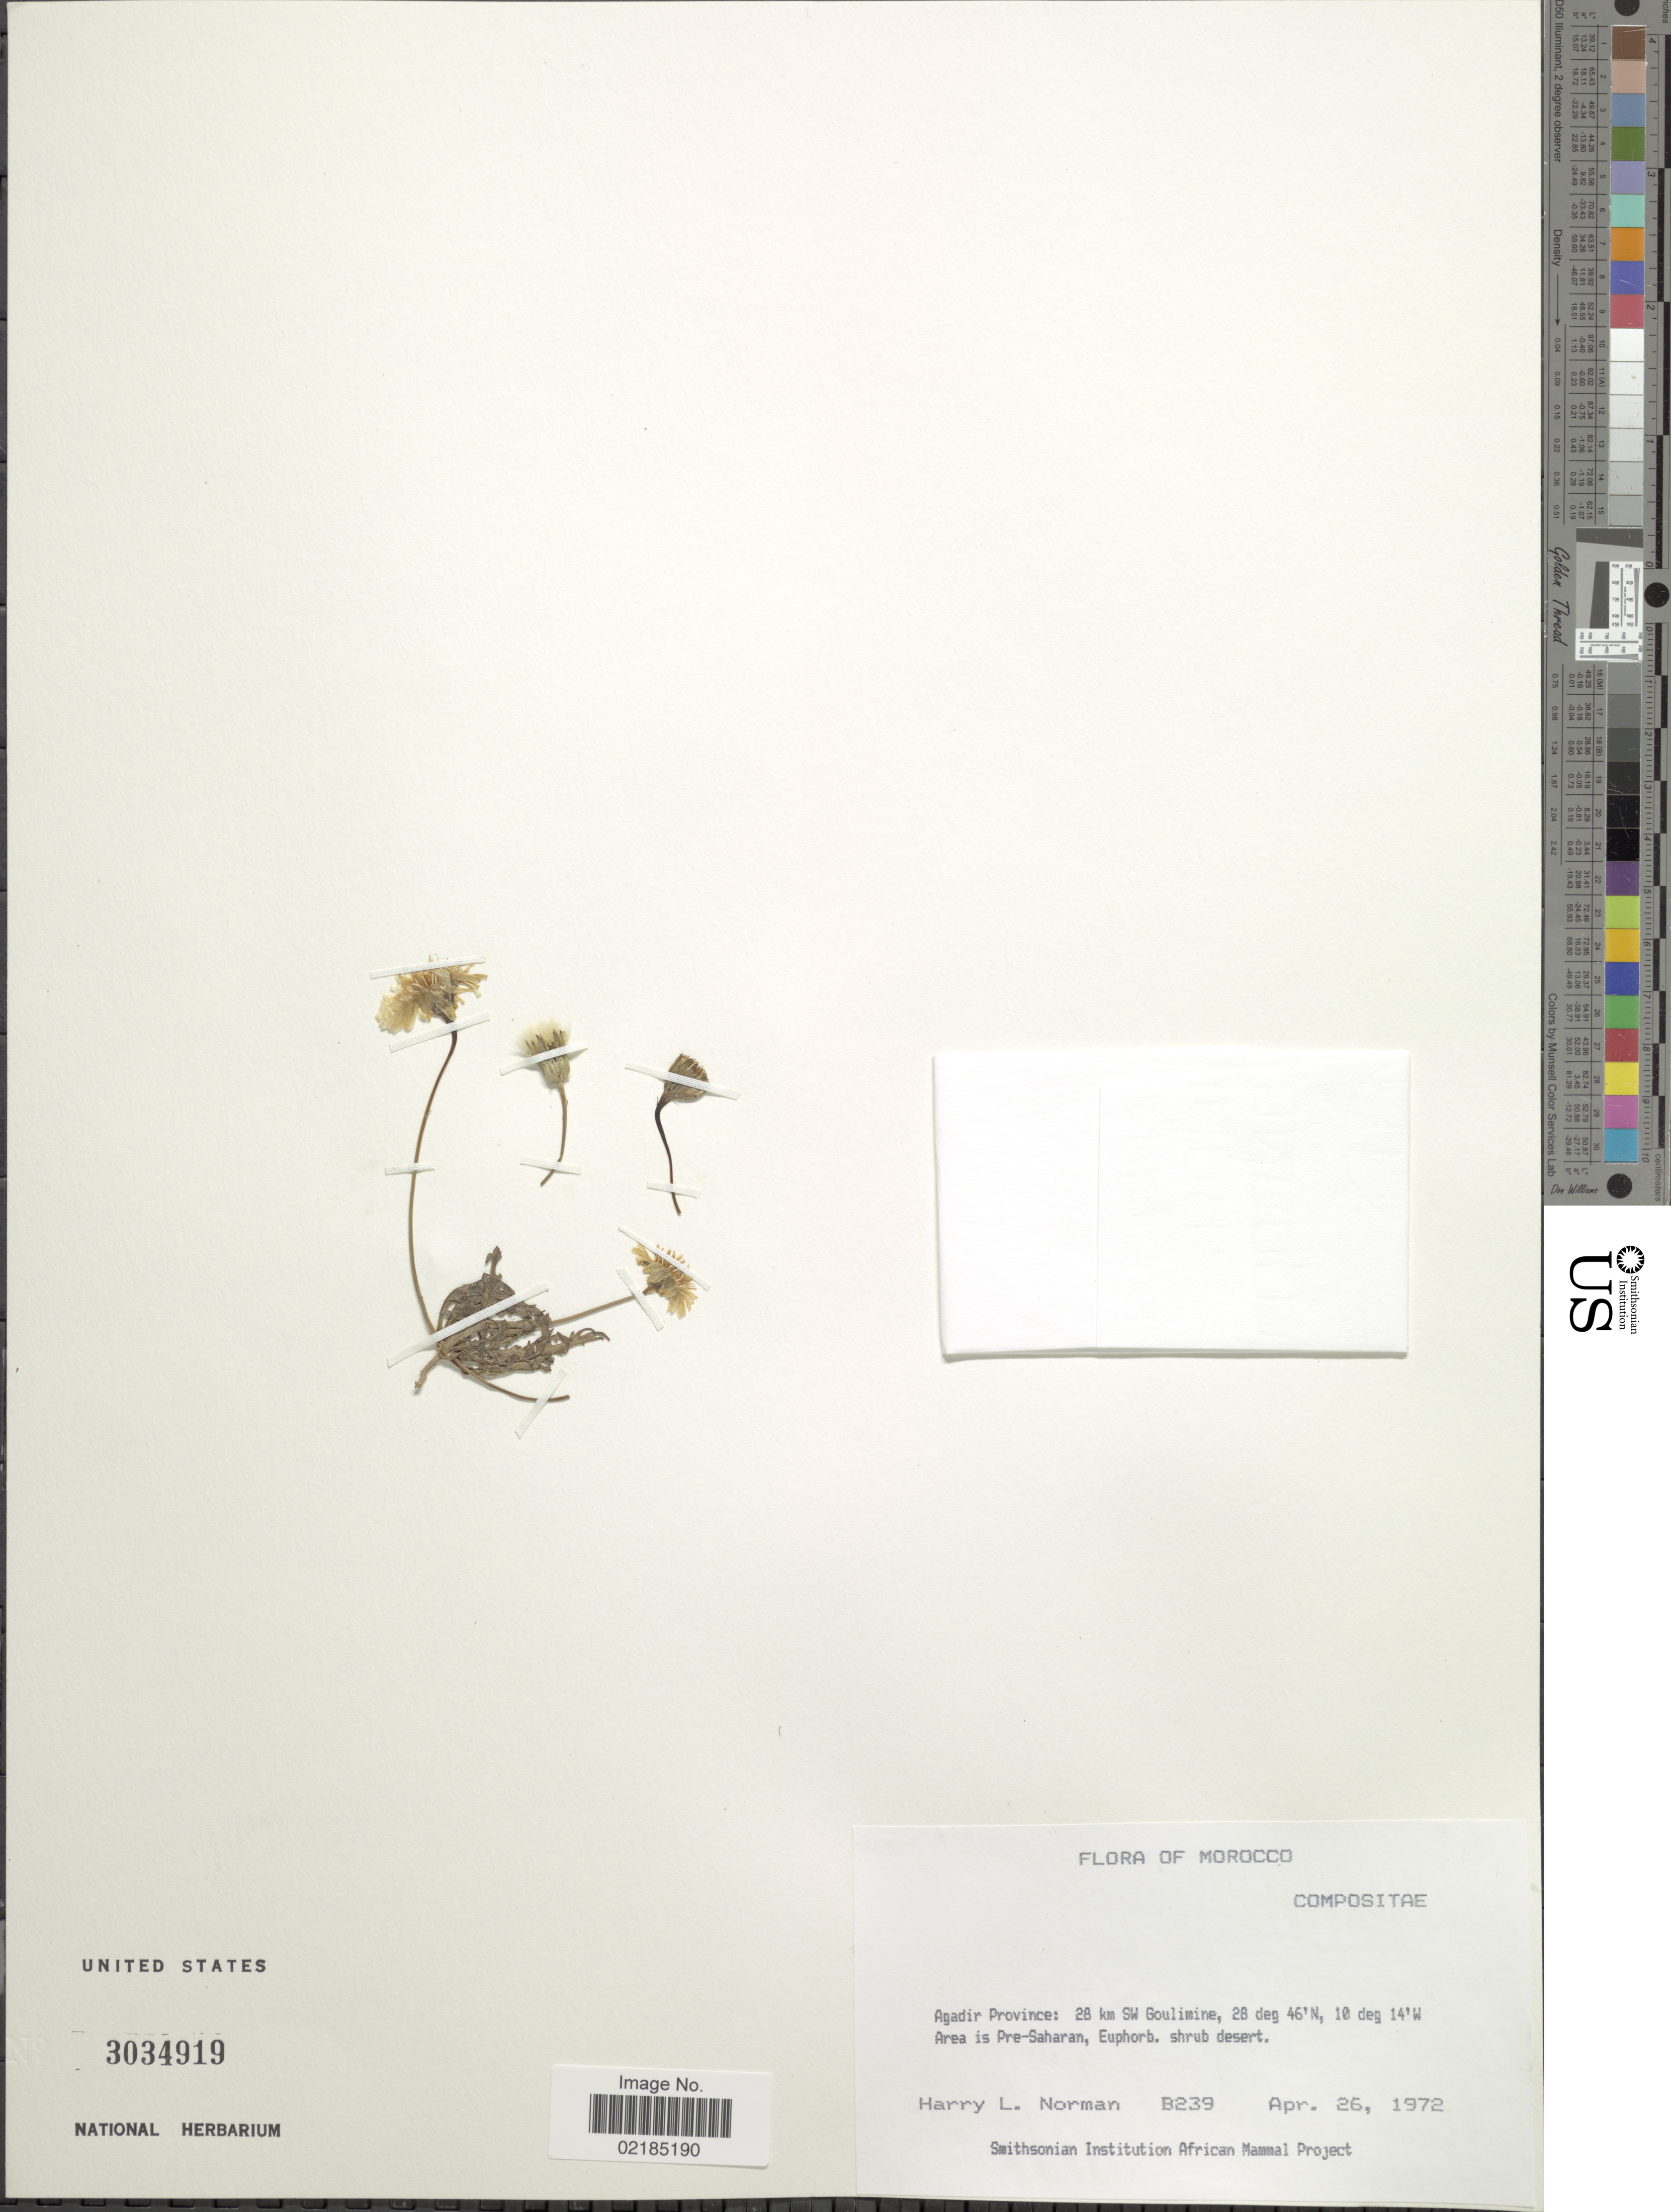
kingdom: Plantae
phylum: Tracheophyta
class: Magnoliopsida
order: Asterales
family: Asteraceae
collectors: Norman, H.L.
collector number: B239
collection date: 1972-04-26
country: Morocco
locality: Agadir Province: 28 km SW Goulimine, Area is Pre-Saharan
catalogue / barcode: US 3034919